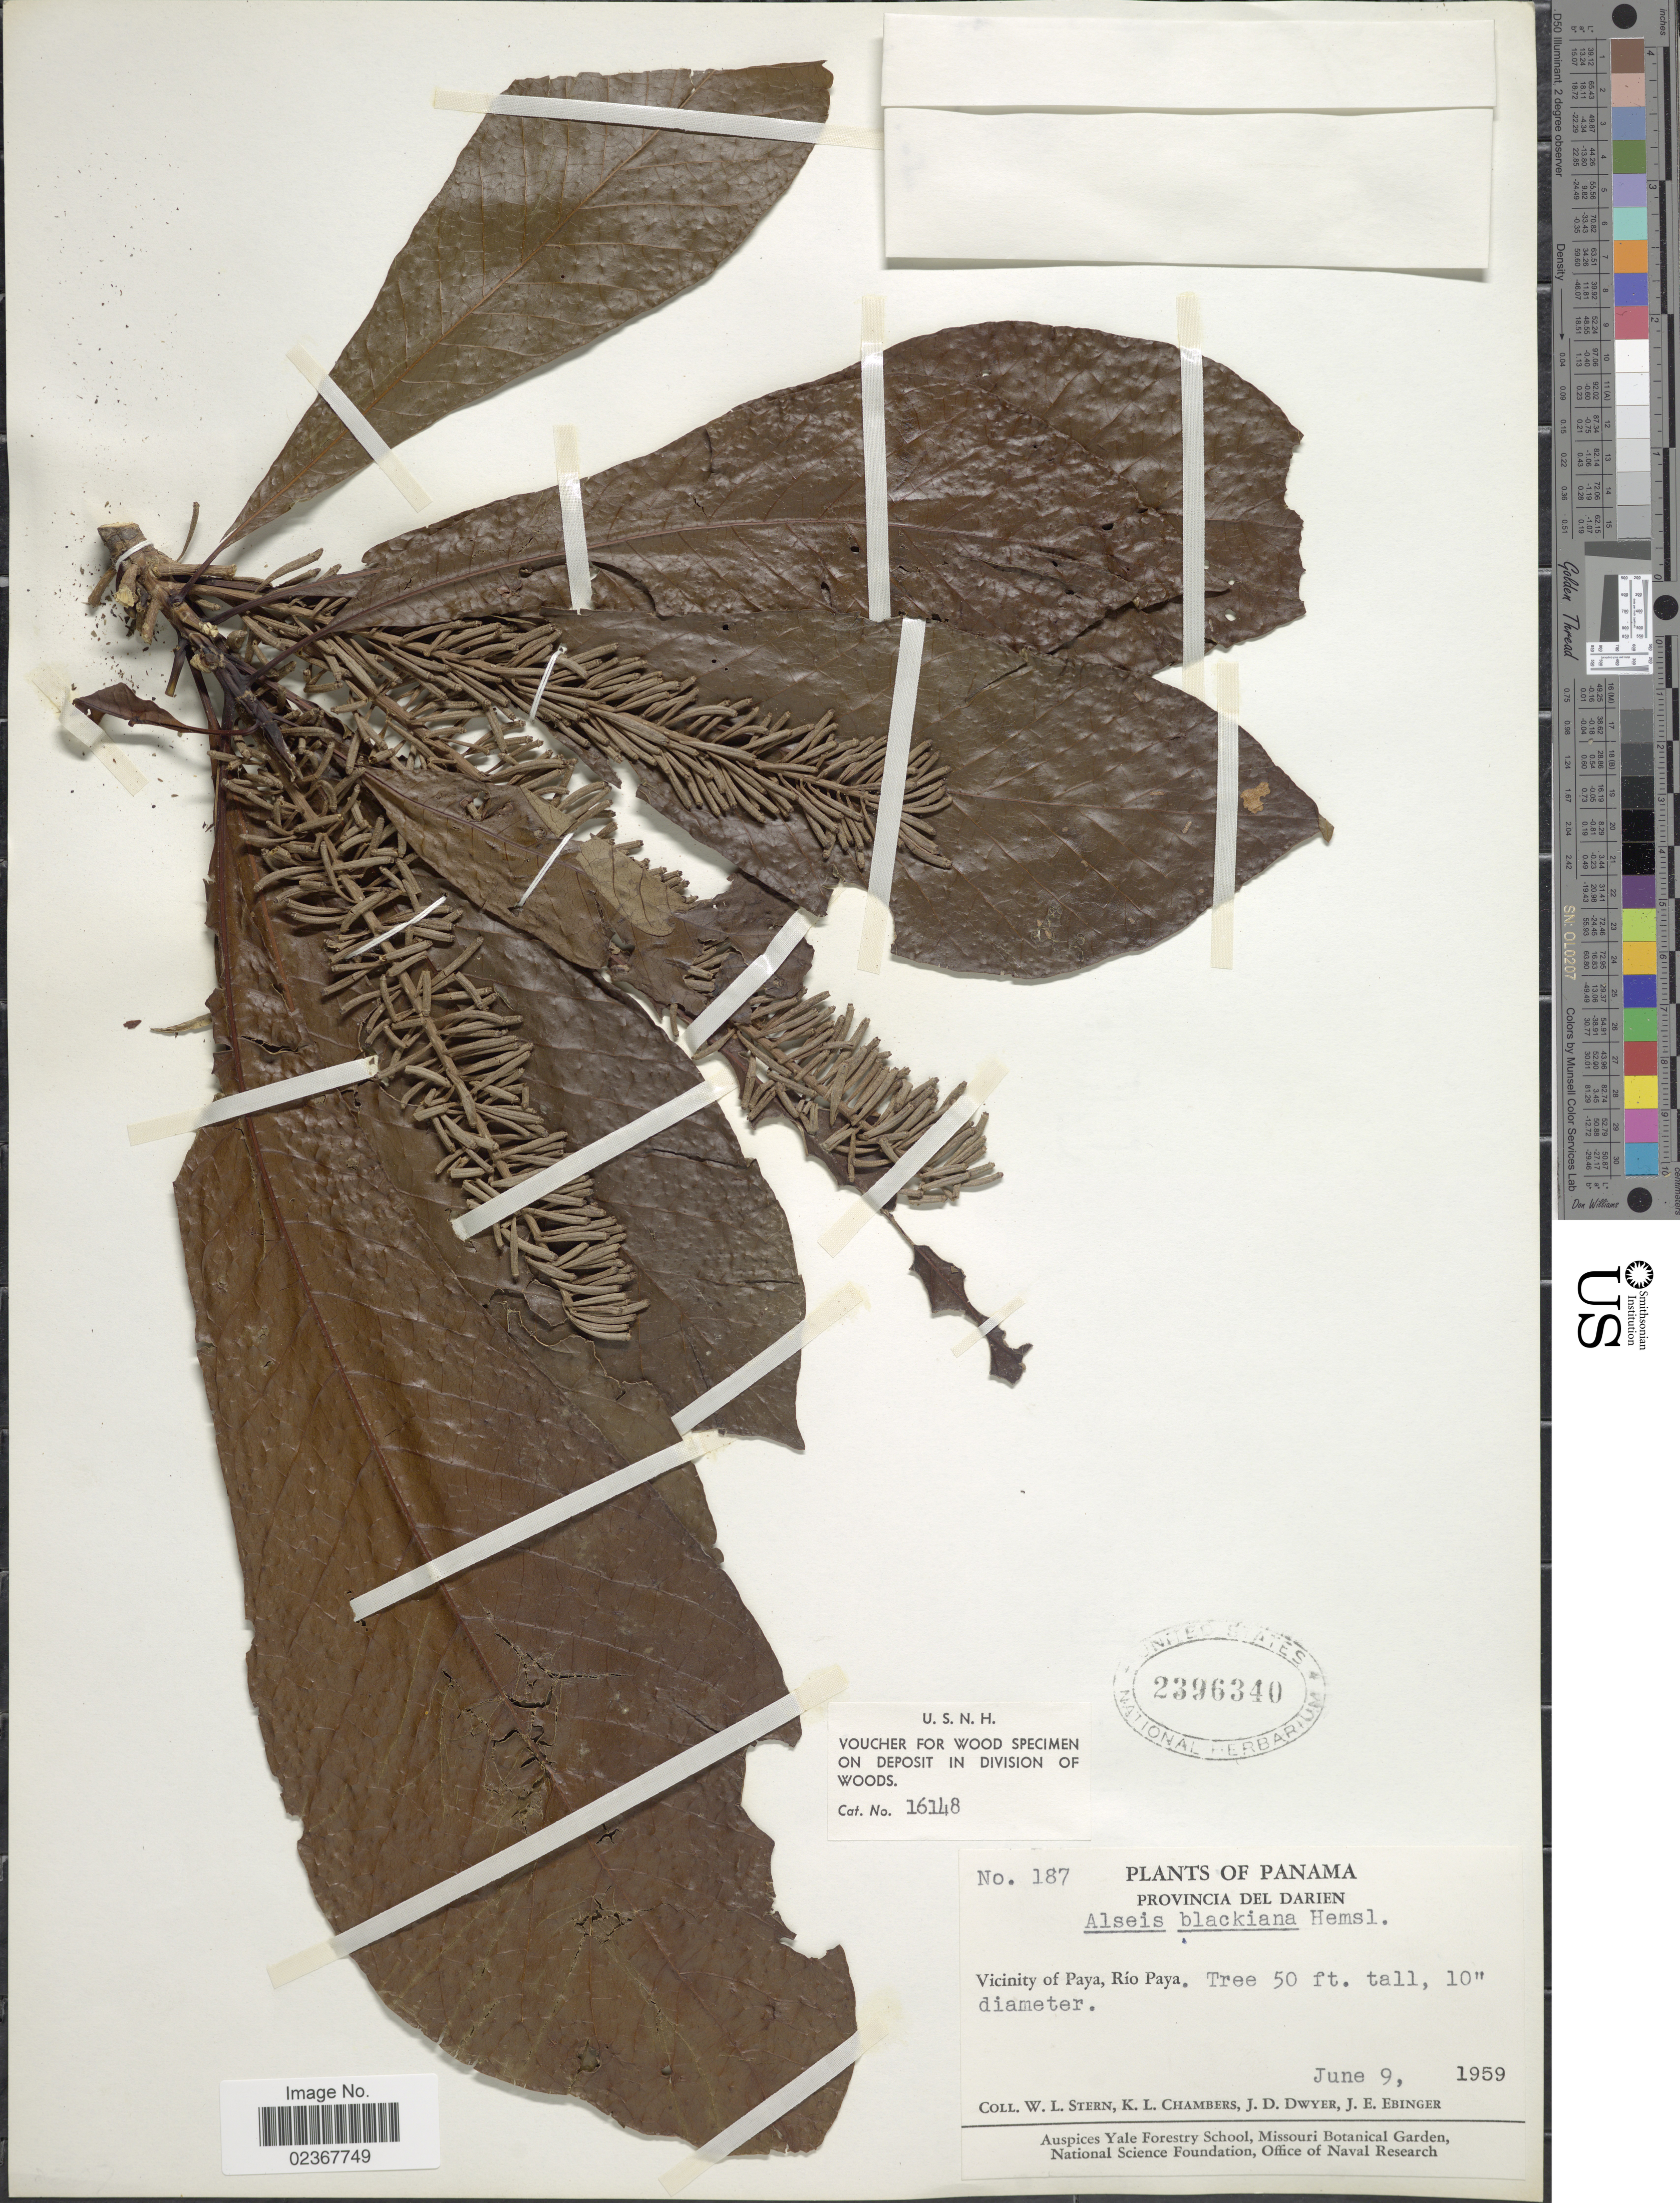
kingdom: Plantae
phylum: Tracheophyta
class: Magnoliopsida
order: Gentianales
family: Rubiaceae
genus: Alseis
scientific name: Alseis blackiana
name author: Hemsl.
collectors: W. L. Stern, K. Chambers, J. D. Dwyer & J. Ebinger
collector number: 187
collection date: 1959-06-09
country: Panama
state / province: Darién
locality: Vicinity of Paya, Rio Paya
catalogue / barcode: US 2396340